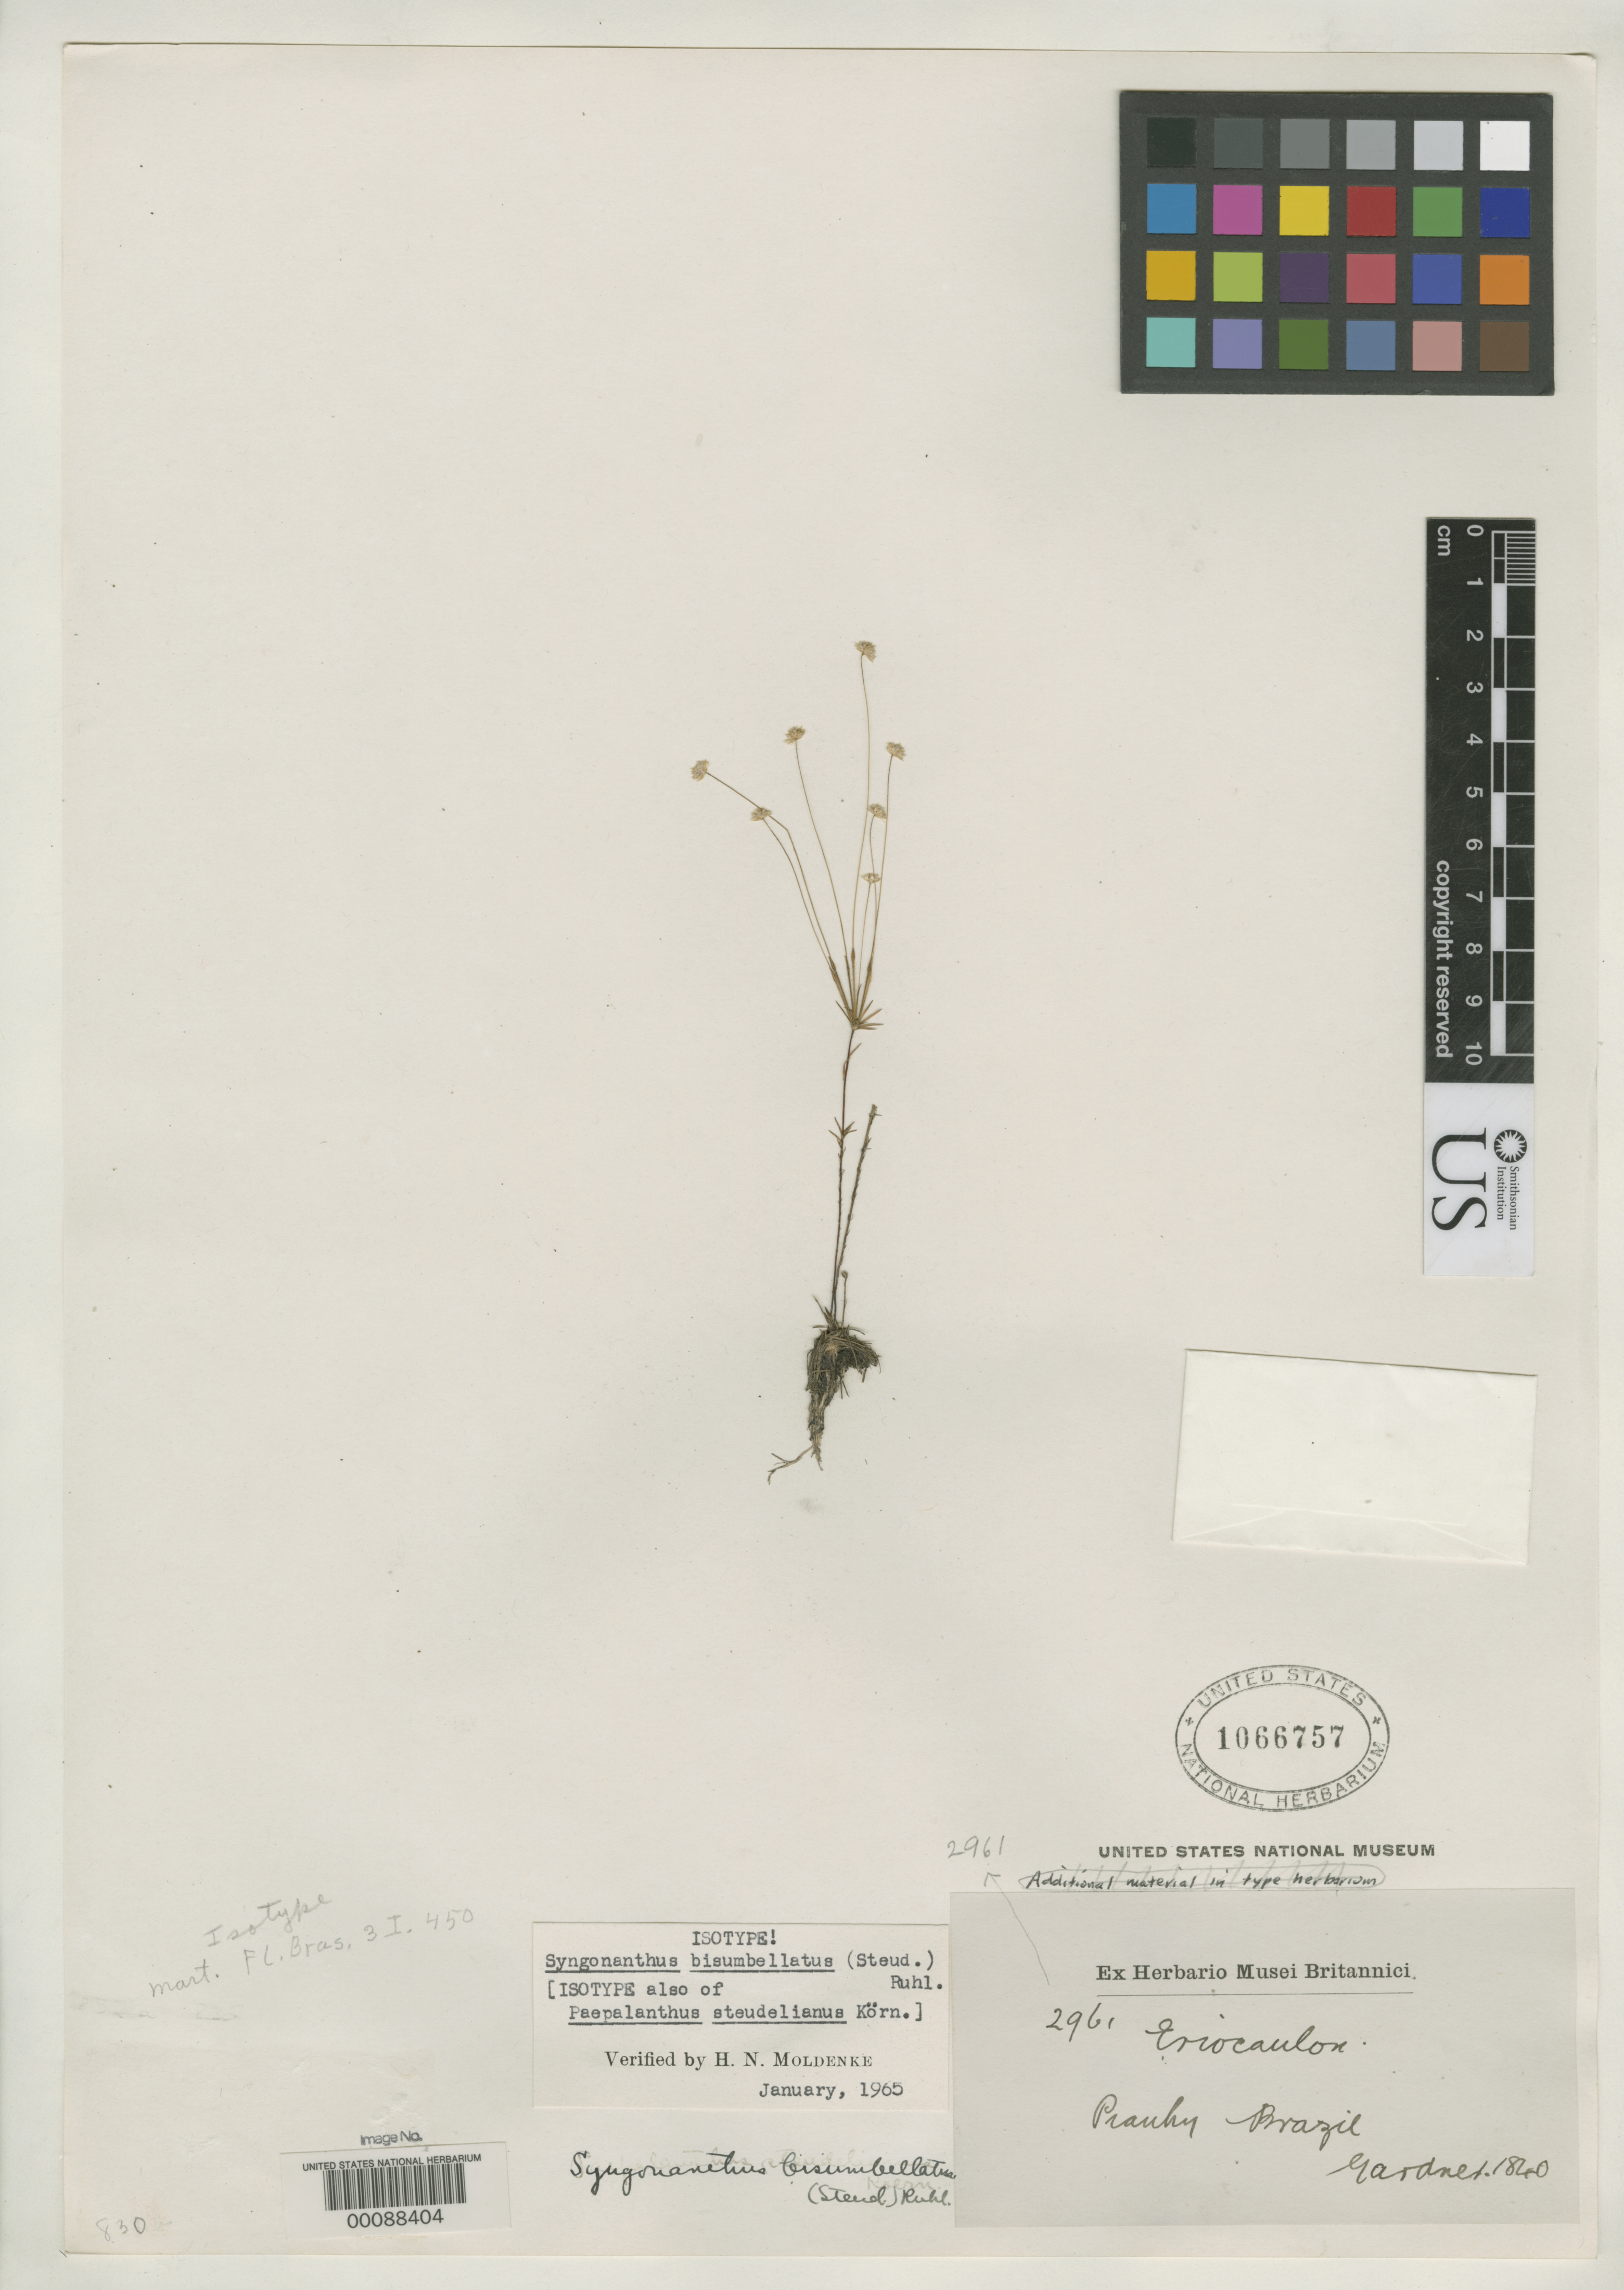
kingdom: Plantae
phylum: Tracheophyta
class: Liliopsida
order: Poales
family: Eriocaulaceae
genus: Paepalanthus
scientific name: Paepalanthus steudelianus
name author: Körn. in Mart.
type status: Isotype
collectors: G. Gardner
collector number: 2961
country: Brazil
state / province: Minas Gerais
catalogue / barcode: US 1066757